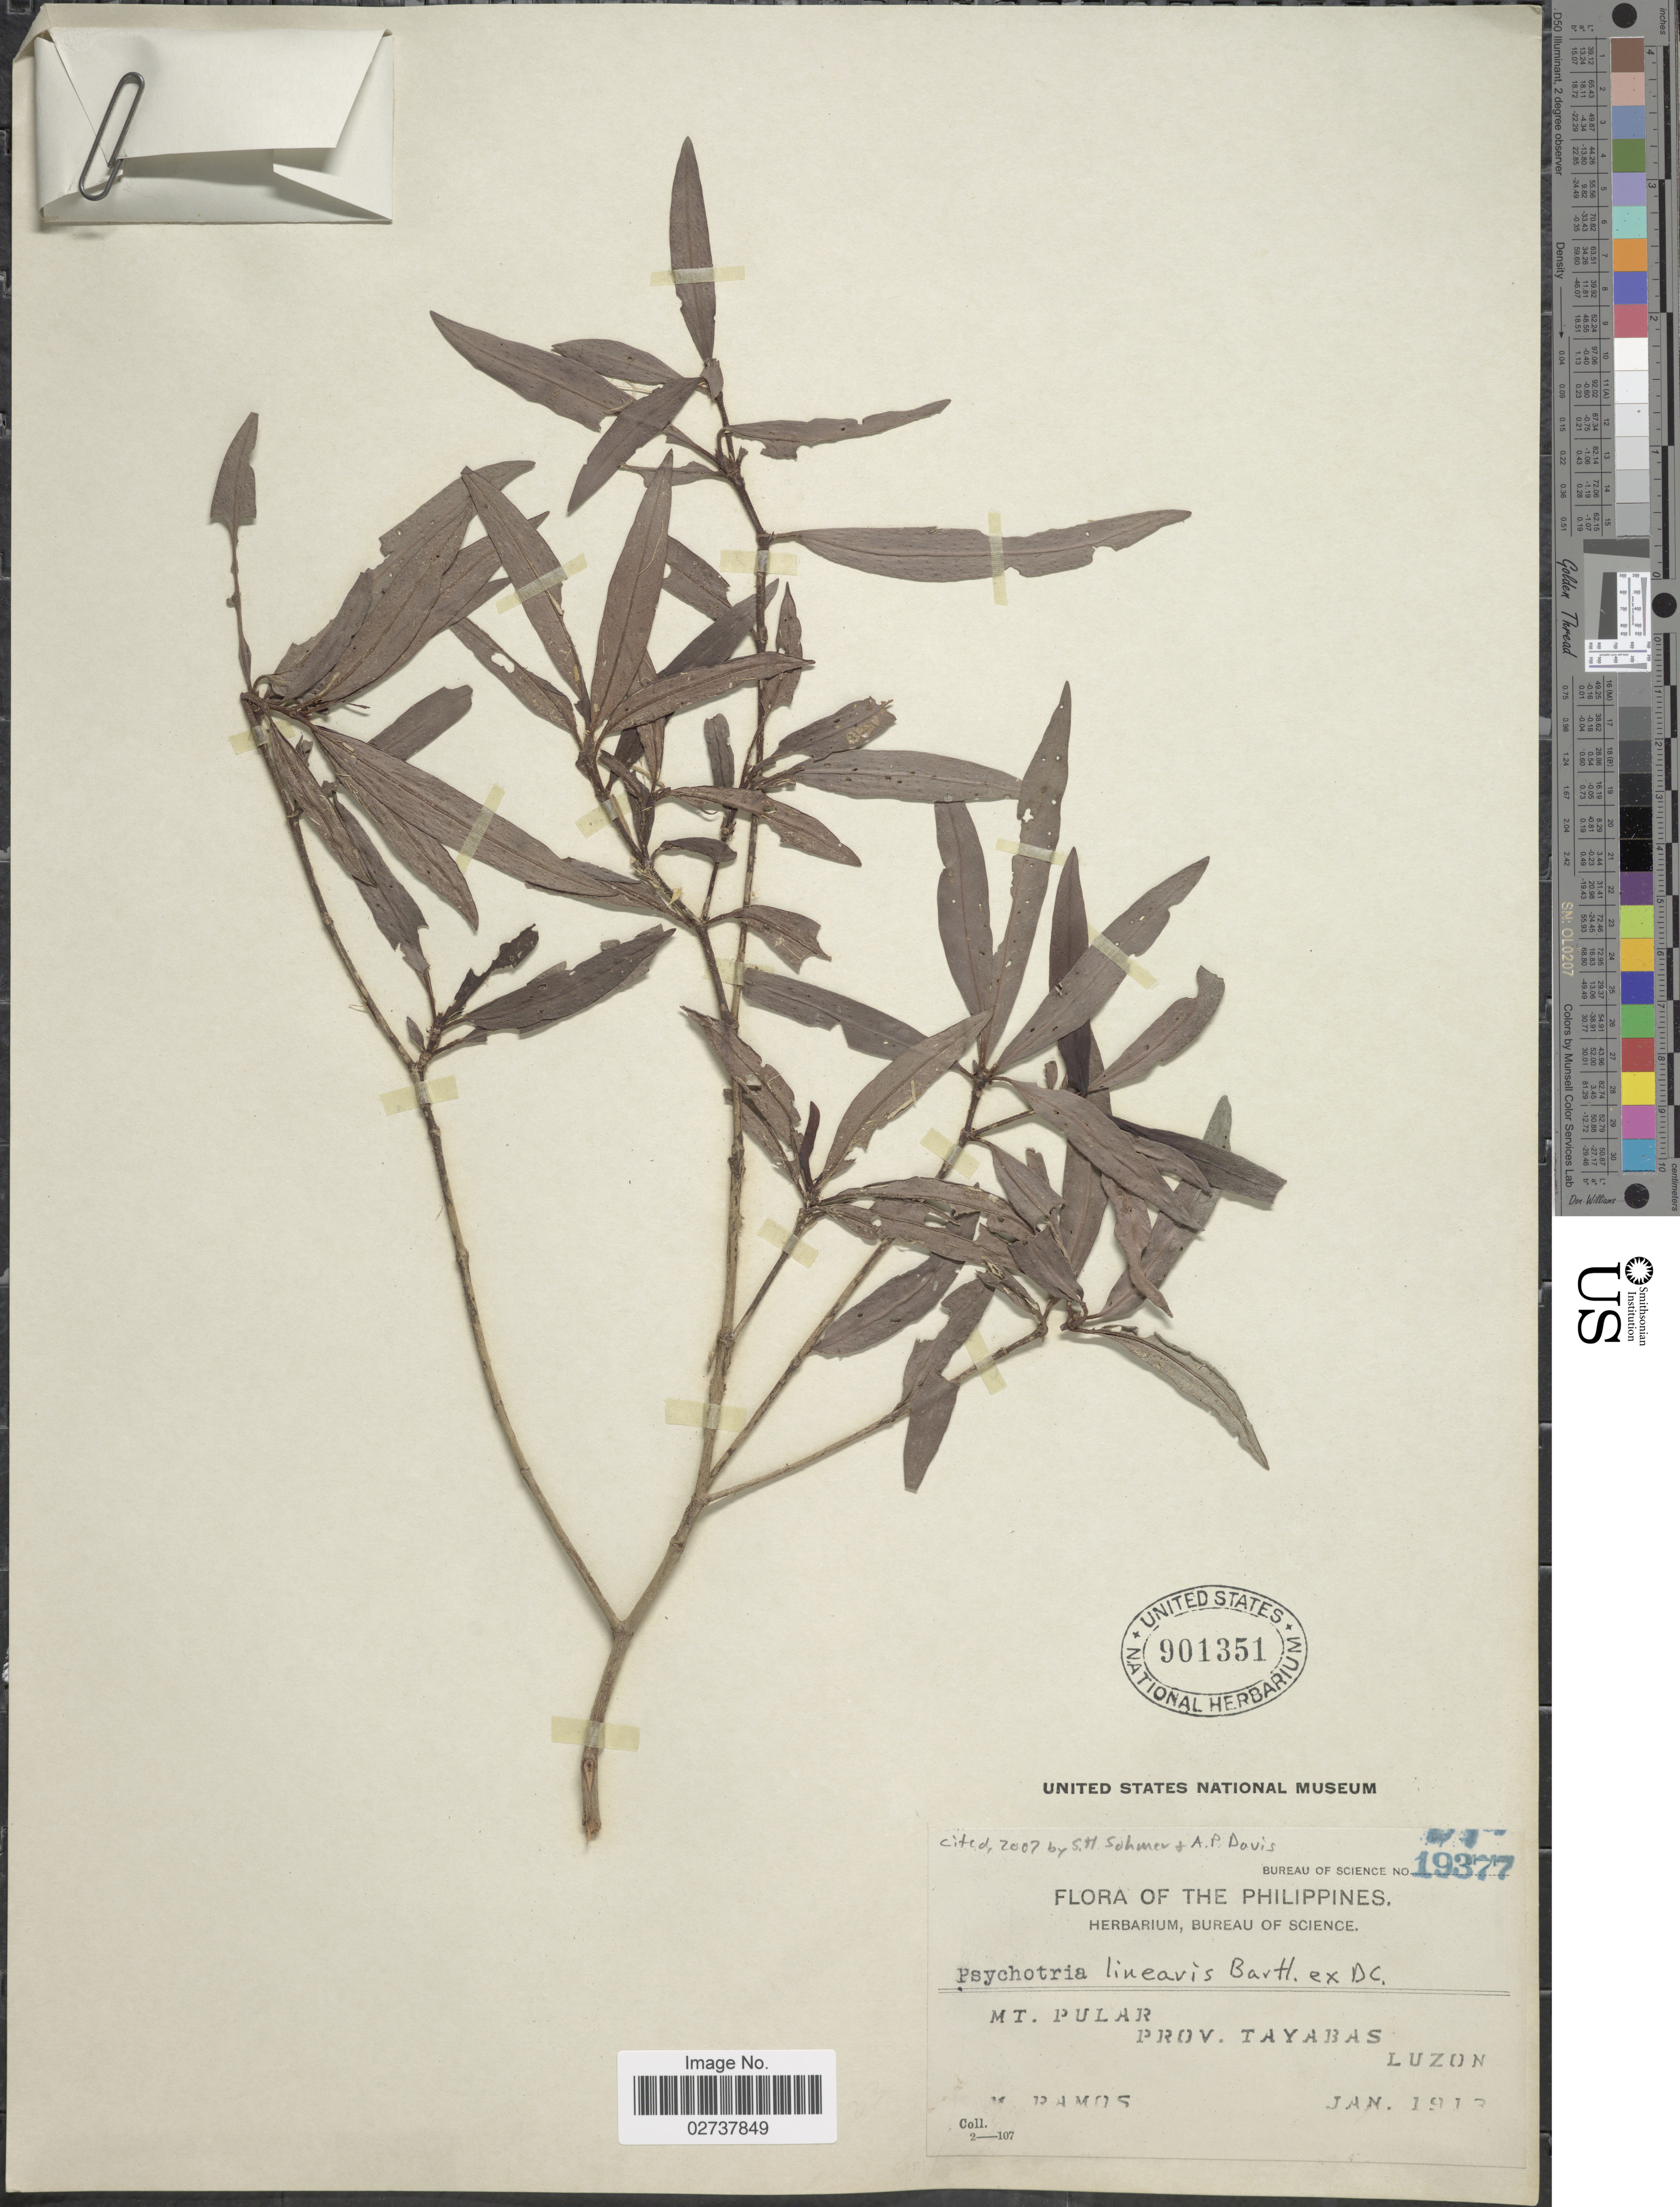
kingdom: Plantae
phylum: Tracheophyta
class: Magnoliopsida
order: Gentianales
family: Rubiaceae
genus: Psychotria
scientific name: Psychotria linearis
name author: Bartl. ex DC.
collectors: M. Ramos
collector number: Bureau of Science 19377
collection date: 1913-01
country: Philippines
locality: Mt. Pular, Prov. Tayabas, Luzon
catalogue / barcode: US 901351